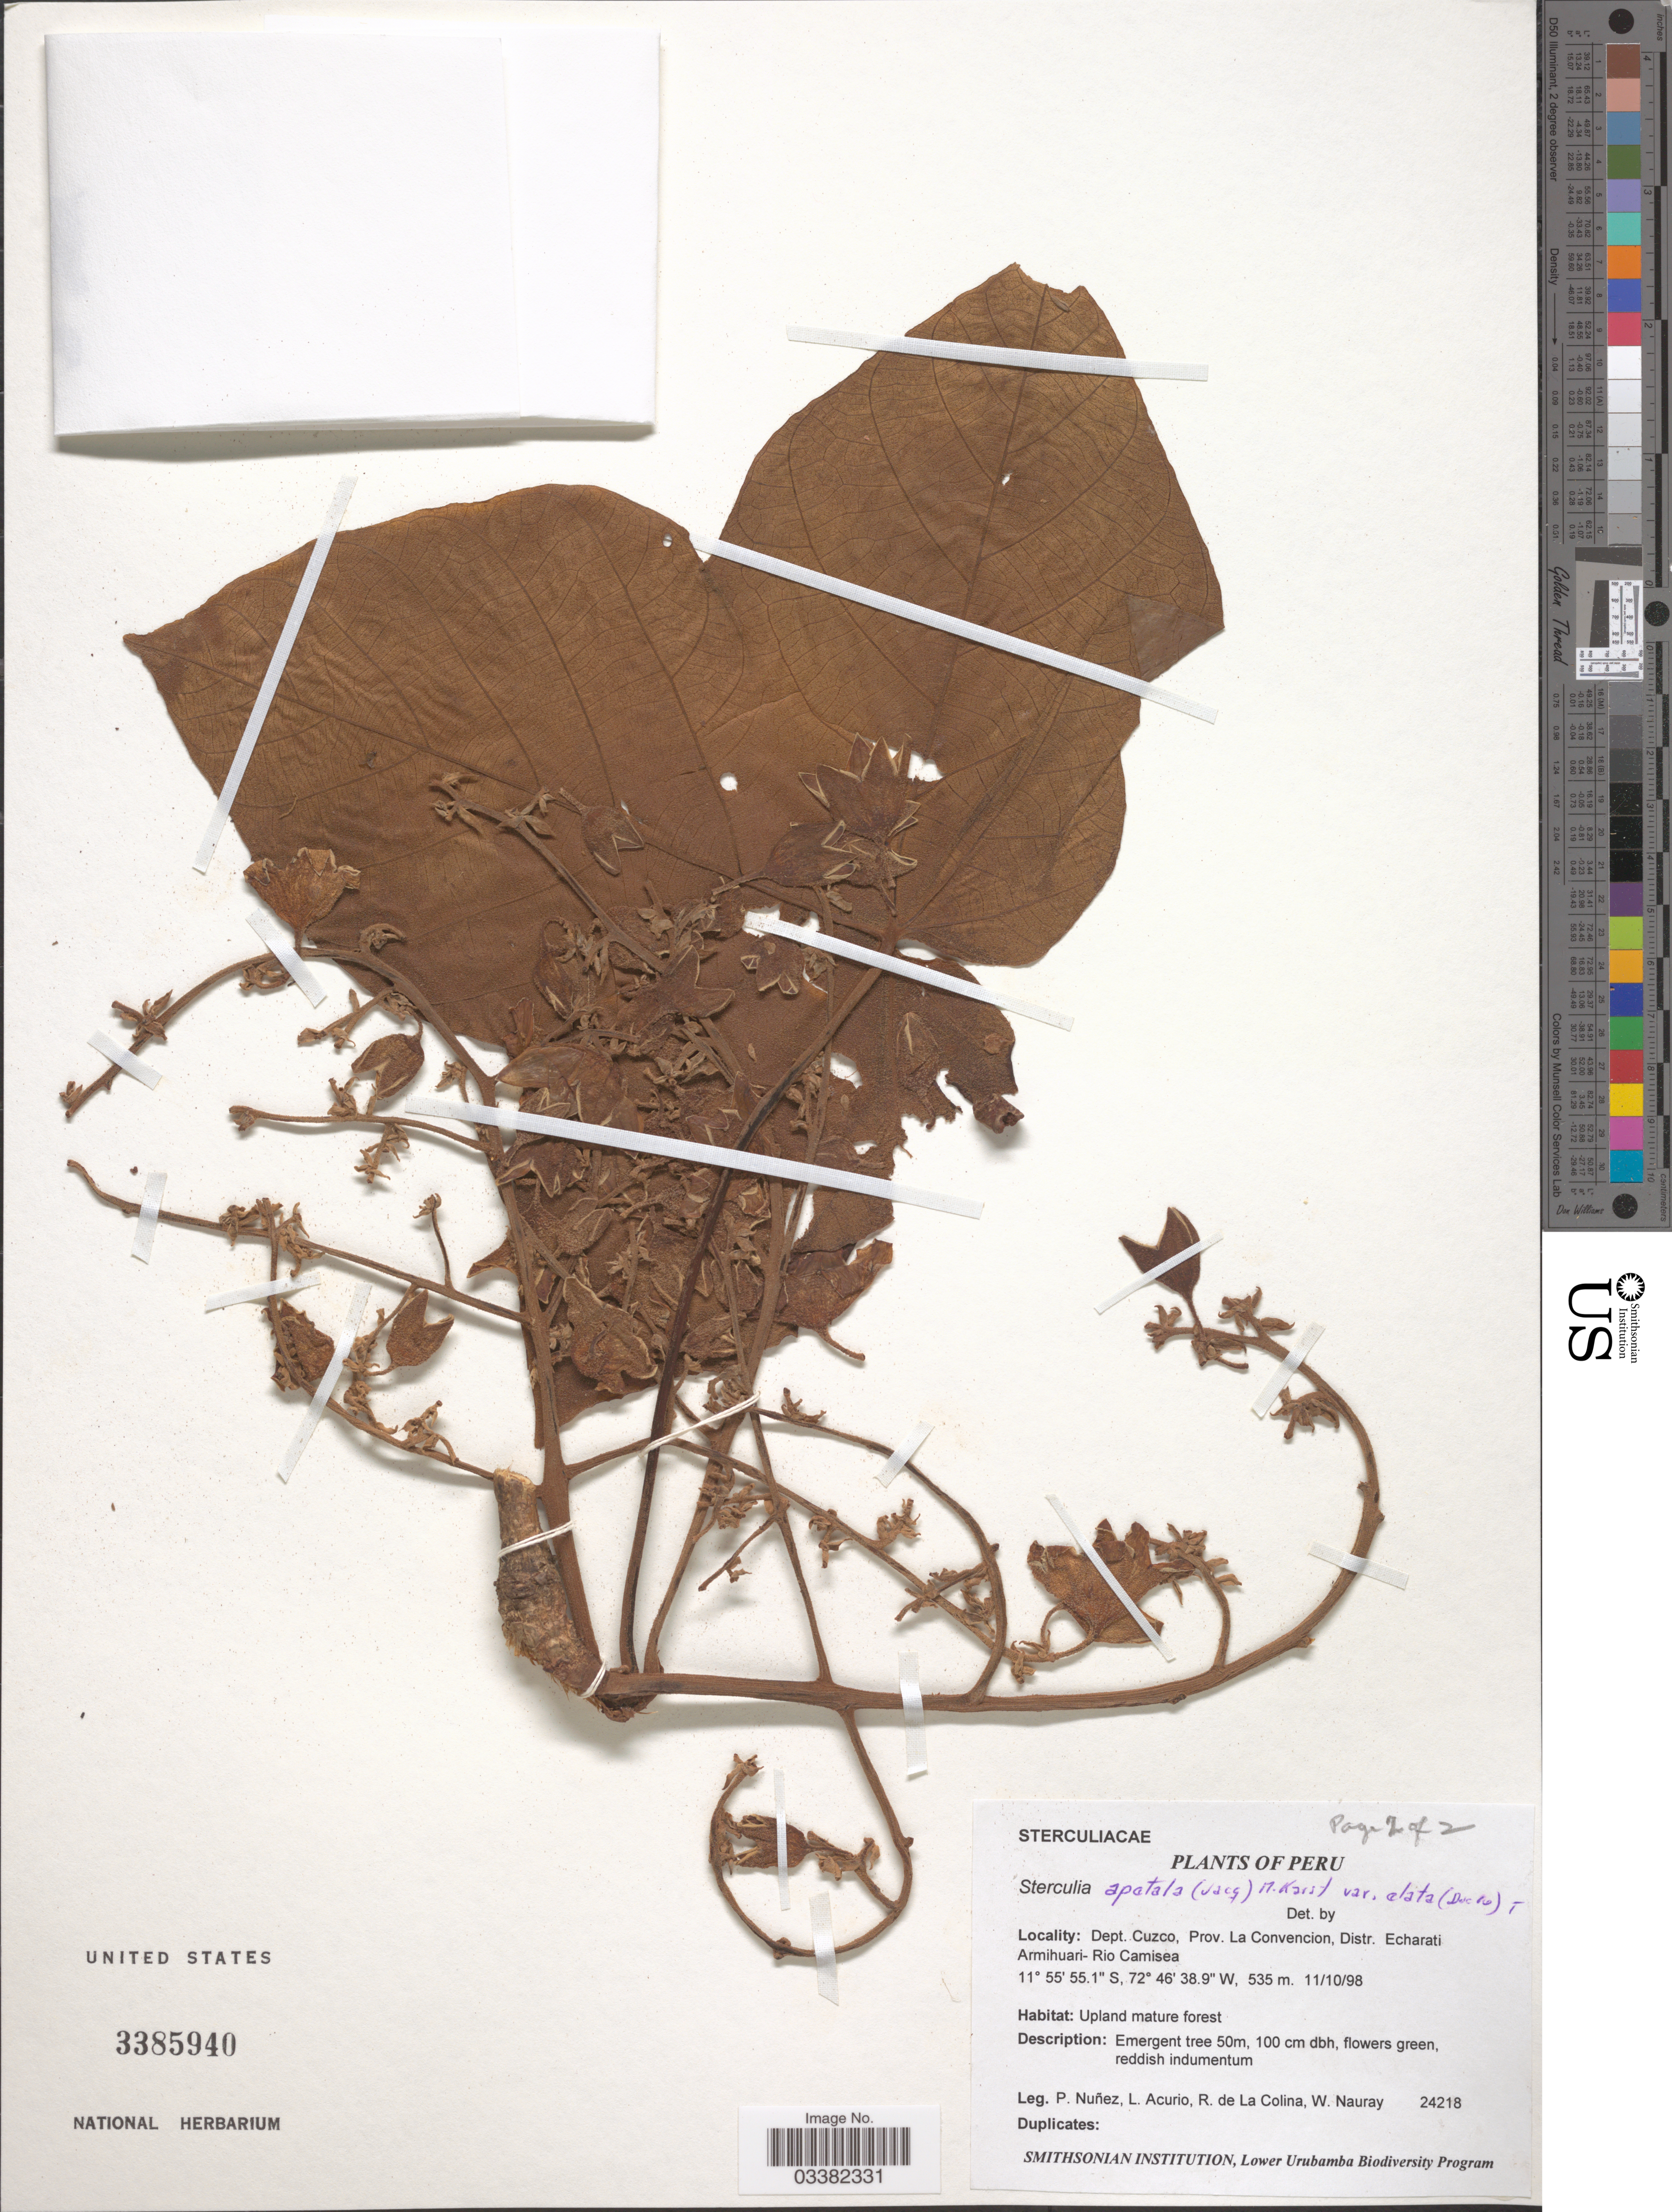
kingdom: Plantae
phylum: Tracheophyta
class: Magnoliopsida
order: Malvales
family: Malvaceae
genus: Sterculia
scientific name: Sterculia apetala var. elata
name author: (Jacq.) H. Karst.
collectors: P. Nuñez V., L. Acurio, R. Colina & W. Nauray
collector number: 24218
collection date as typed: Transcribed d/m/y: 11/10/98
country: Peru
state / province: Cusco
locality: Dept. Cuzco, Prov. La Convencion, Distr. Echarati Armihuari- Rio Camisea.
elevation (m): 535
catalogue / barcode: US 3385940